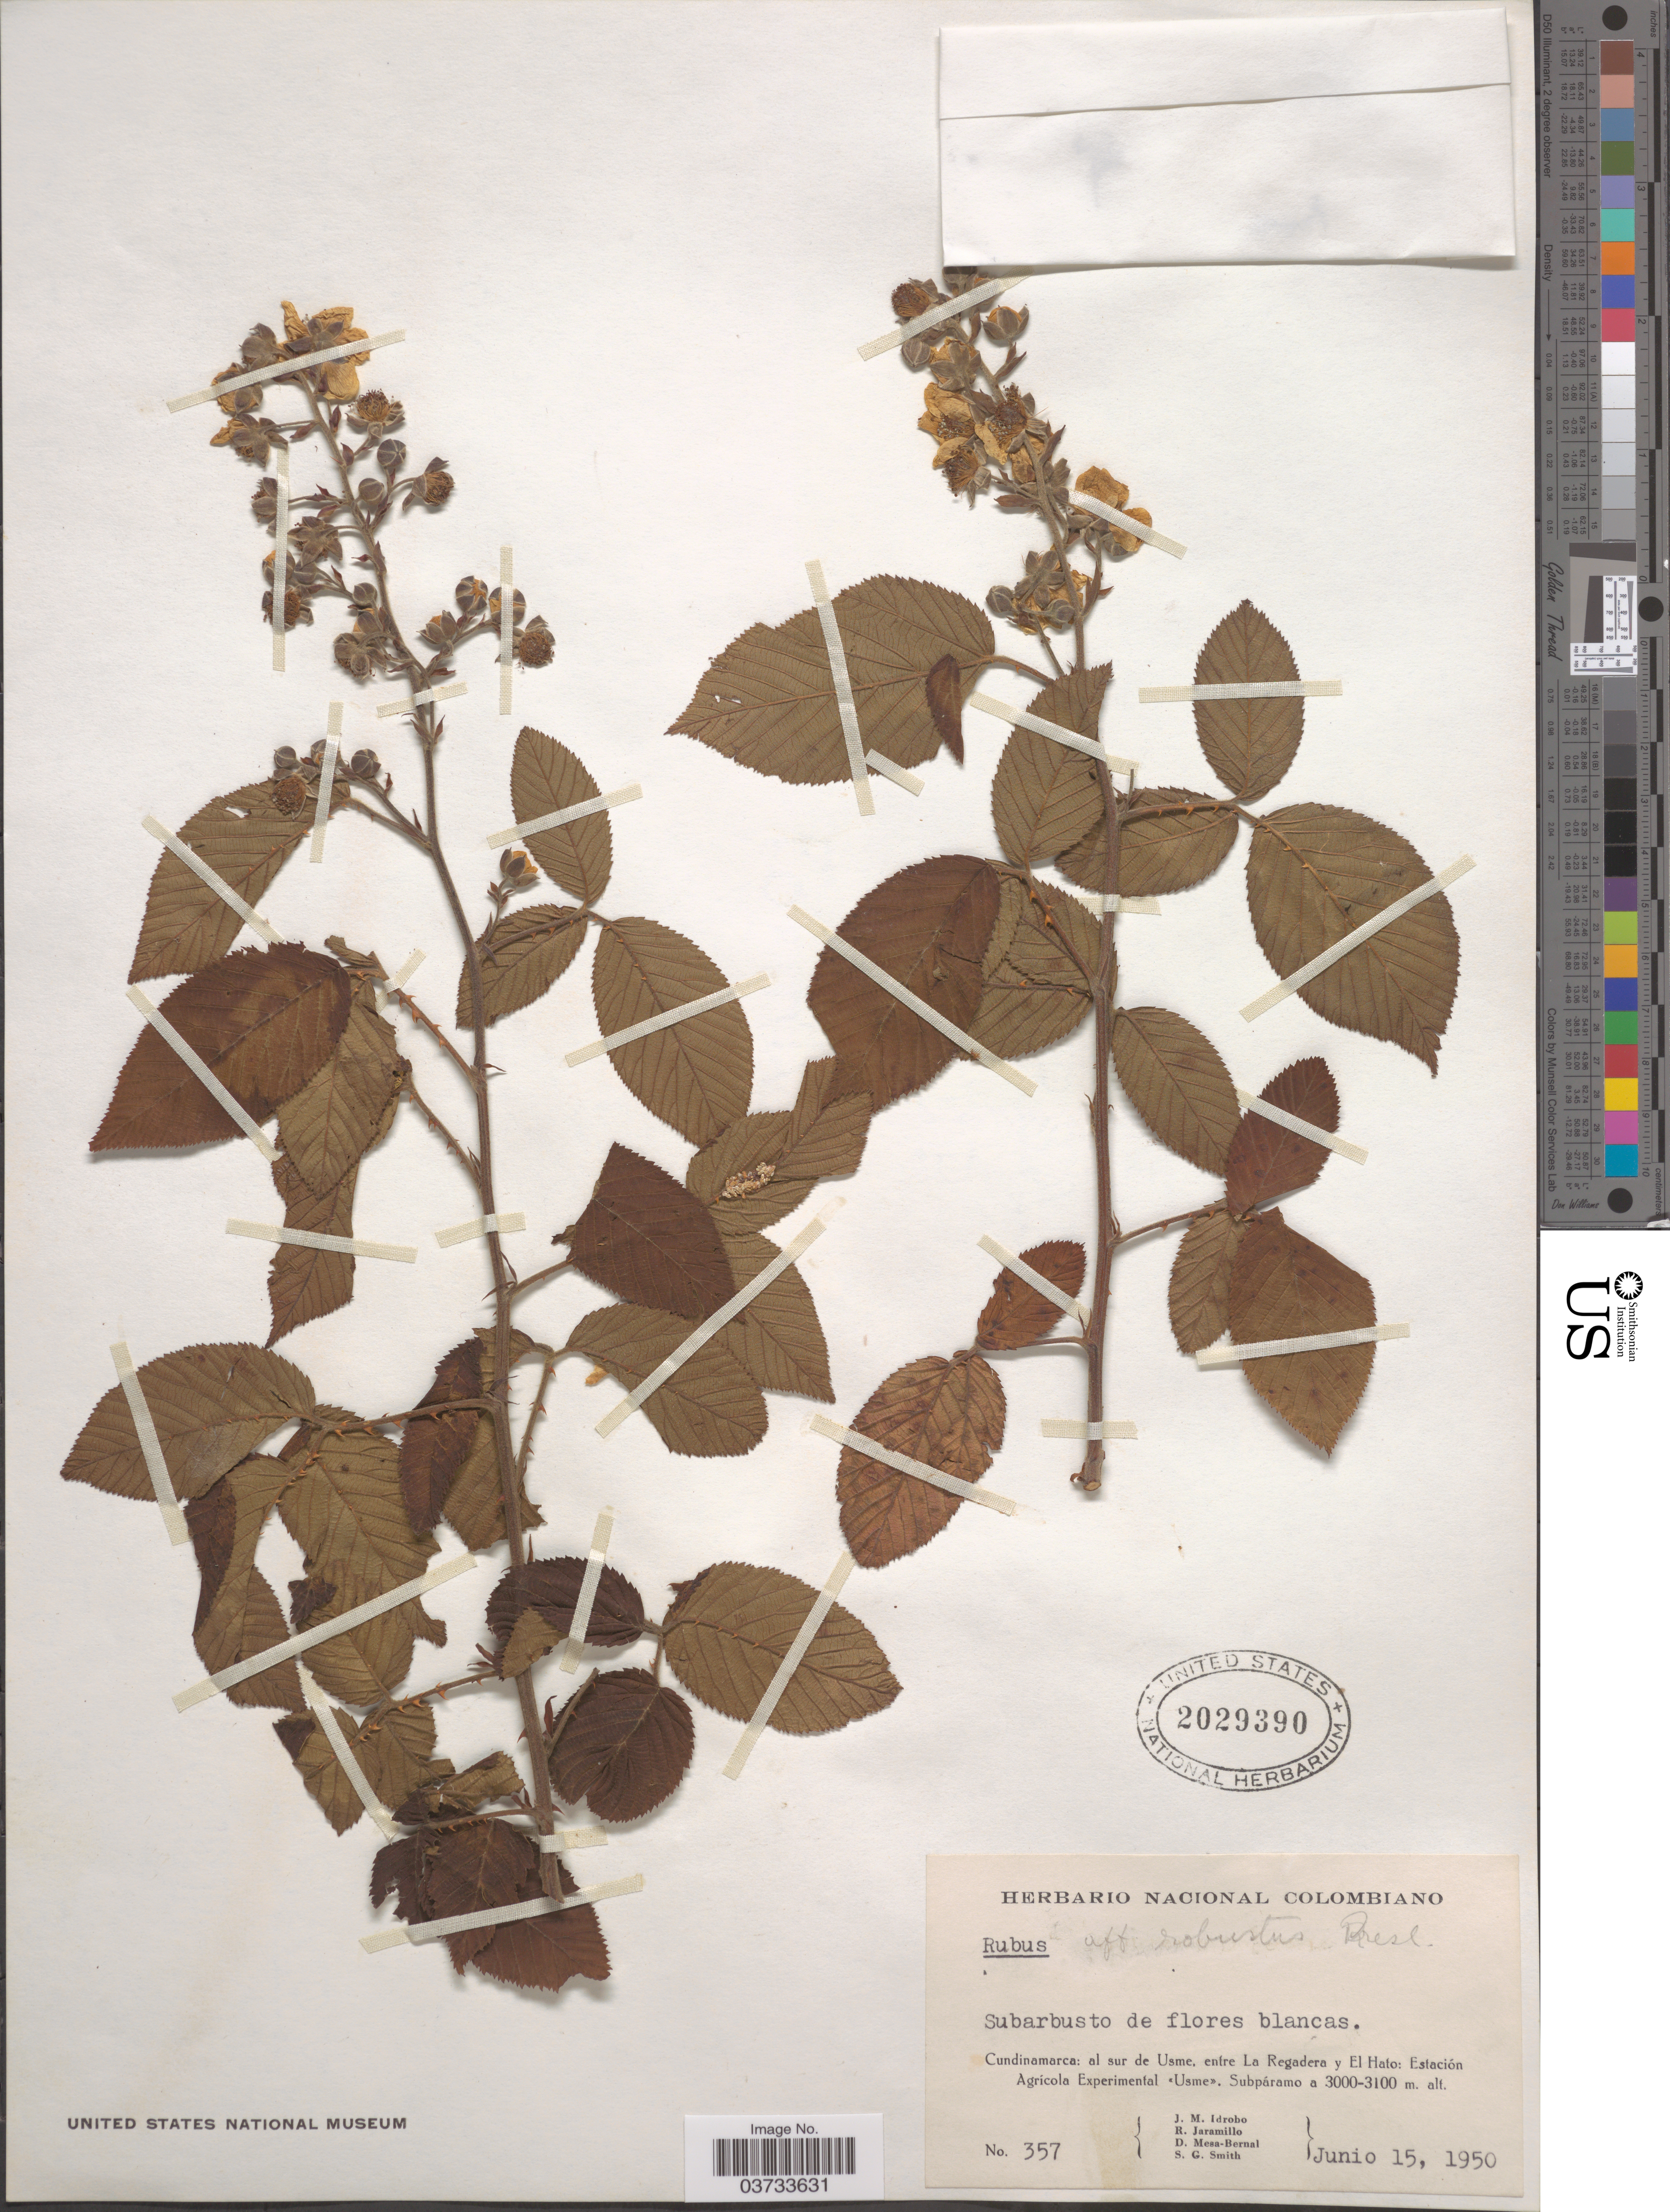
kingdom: Plantae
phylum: Tracheophyta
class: Magnoliopsida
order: Rosales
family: Rosaceae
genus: Rubus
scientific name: Rubus robustus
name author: C. Presl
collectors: J. M. Idrobo, R. Jaramillo, D. Mesa-Bernal & S. G. Smith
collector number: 357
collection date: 1950-06-15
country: Colombia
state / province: Cundinamarca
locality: Al sur de Usme, entre La Regadera y El Hato: Estación Agrícola Experimental.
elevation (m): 3000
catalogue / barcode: US 2029390